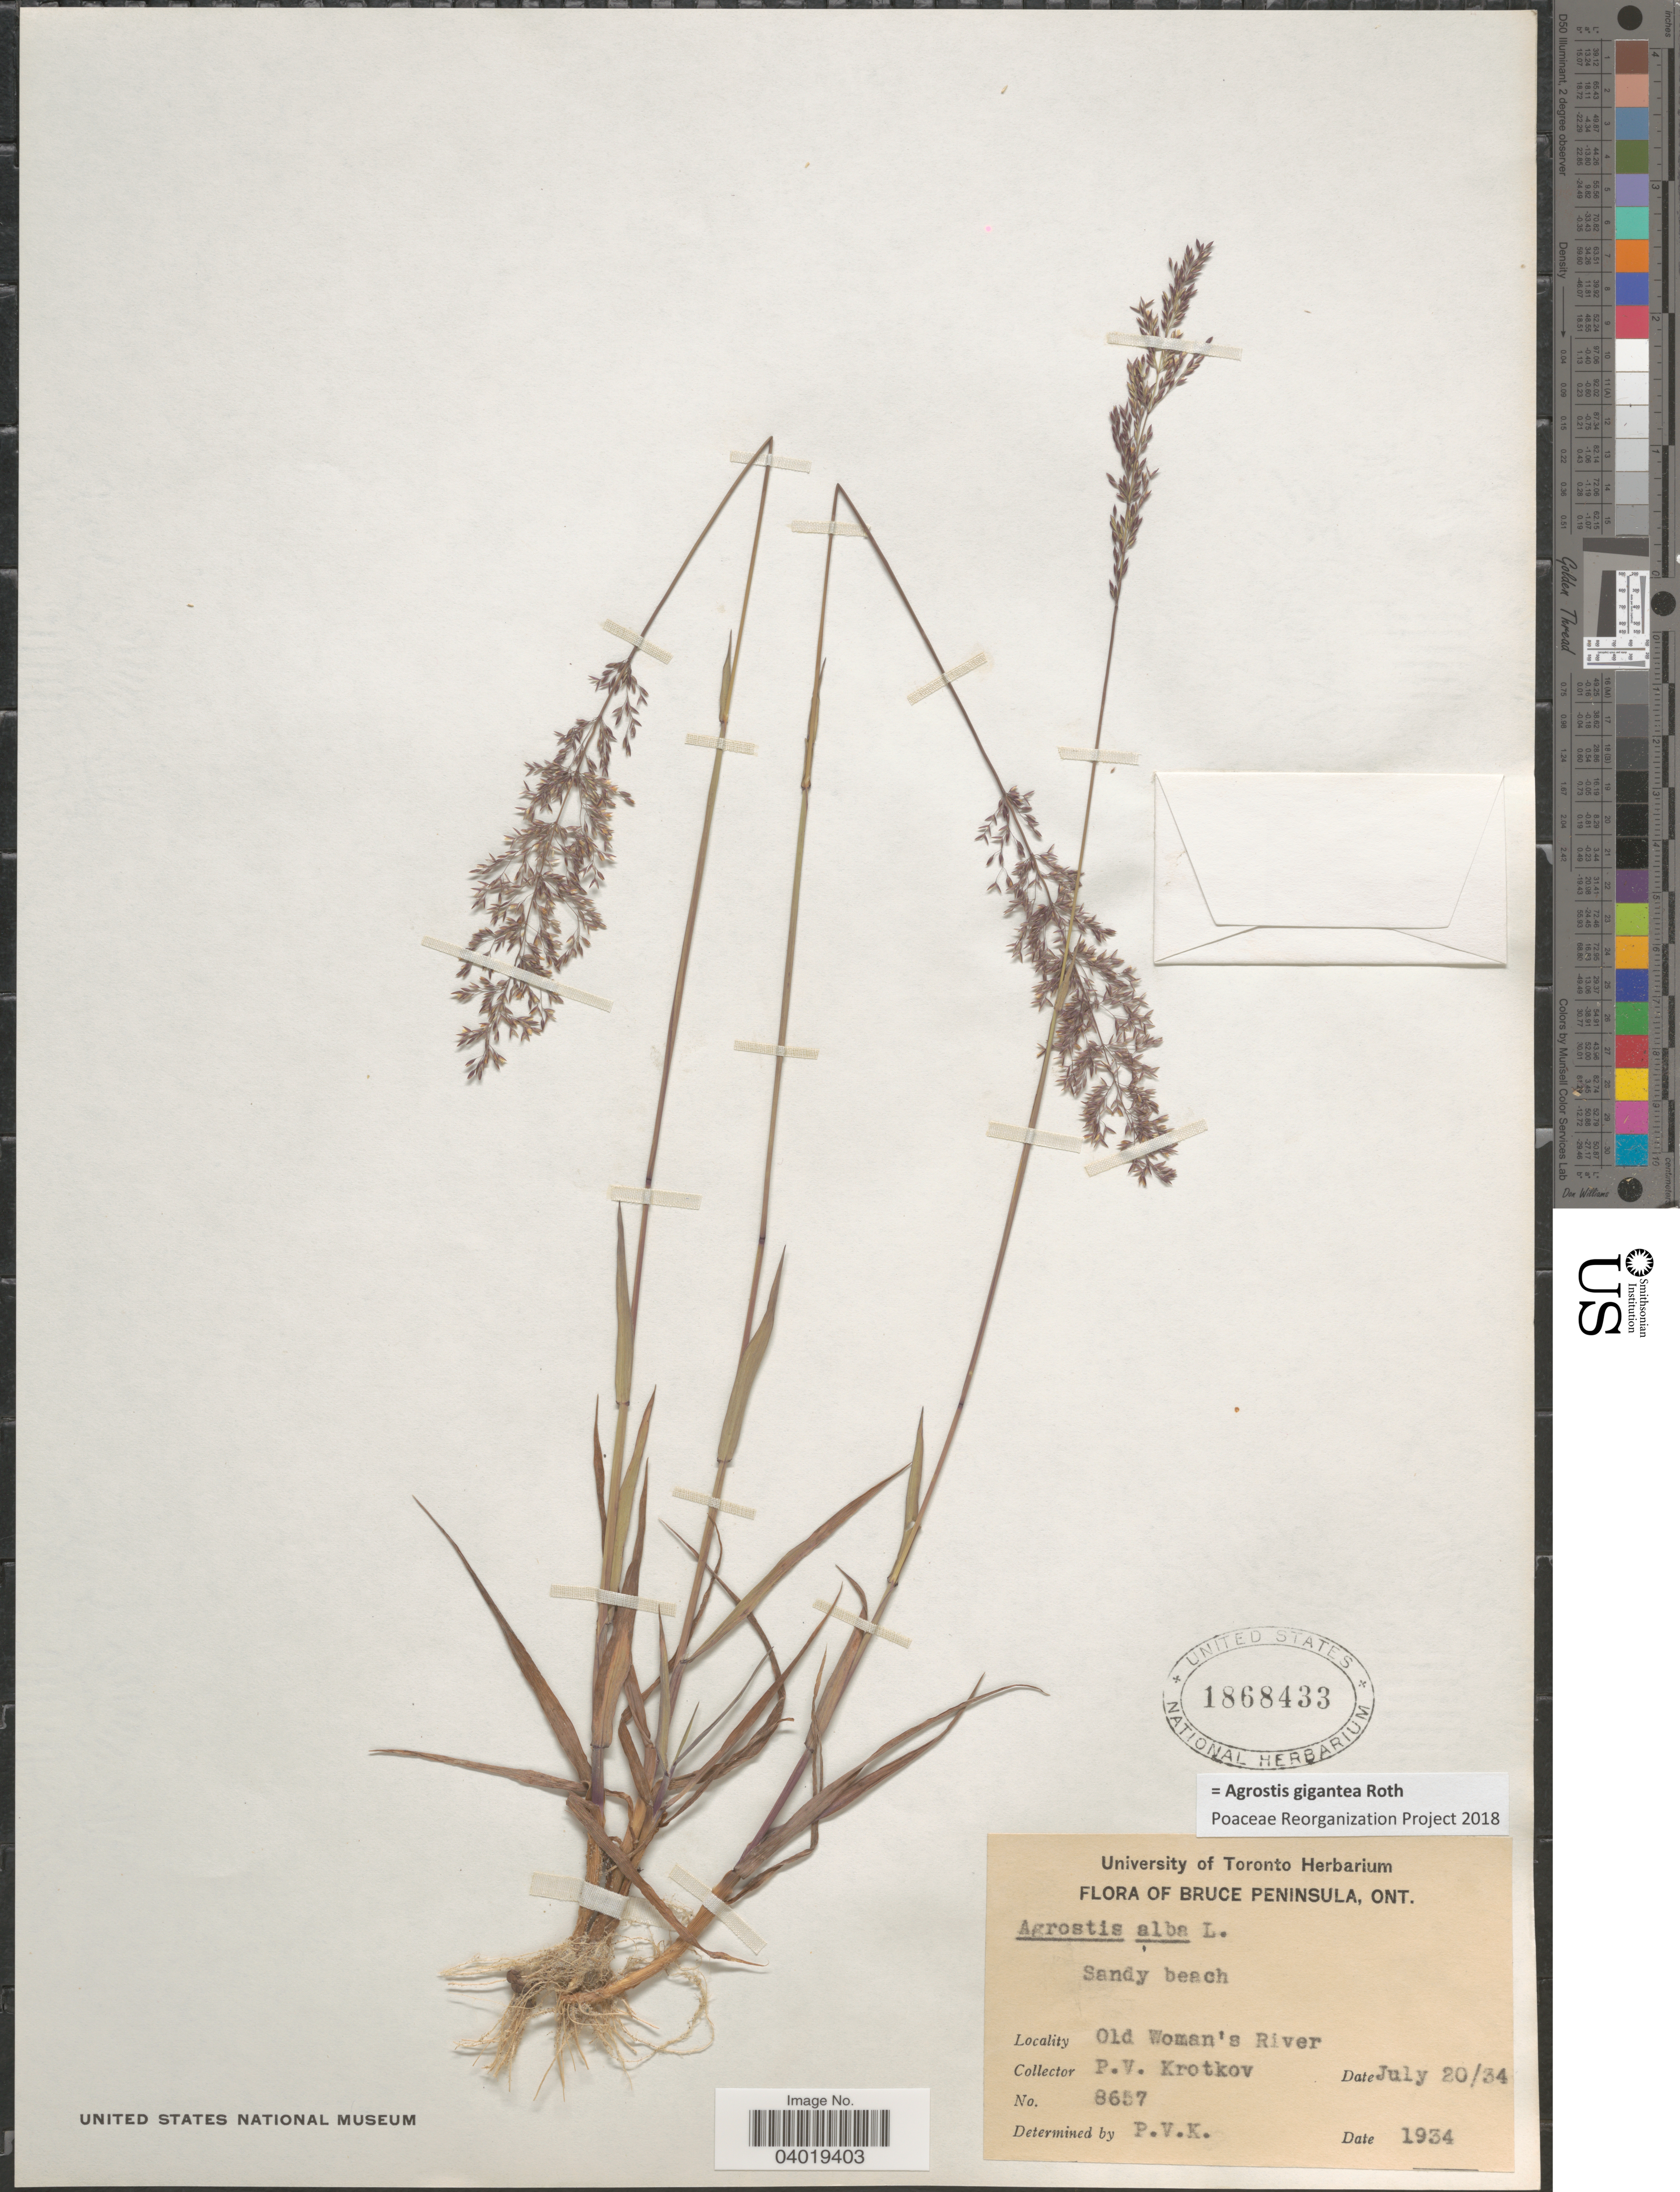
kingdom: Plantae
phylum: Tracheophyta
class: Liliopsida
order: Poales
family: Poaceae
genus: Agrostis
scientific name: Agrostis gigantea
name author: Roth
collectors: P. V. Krotkov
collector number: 8657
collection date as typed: Transcribed d/m/y: 20/7/34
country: Canada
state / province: Ontario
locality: Bruce Peninsula, Ont. Old Woman's River.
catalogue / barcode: US 1868433